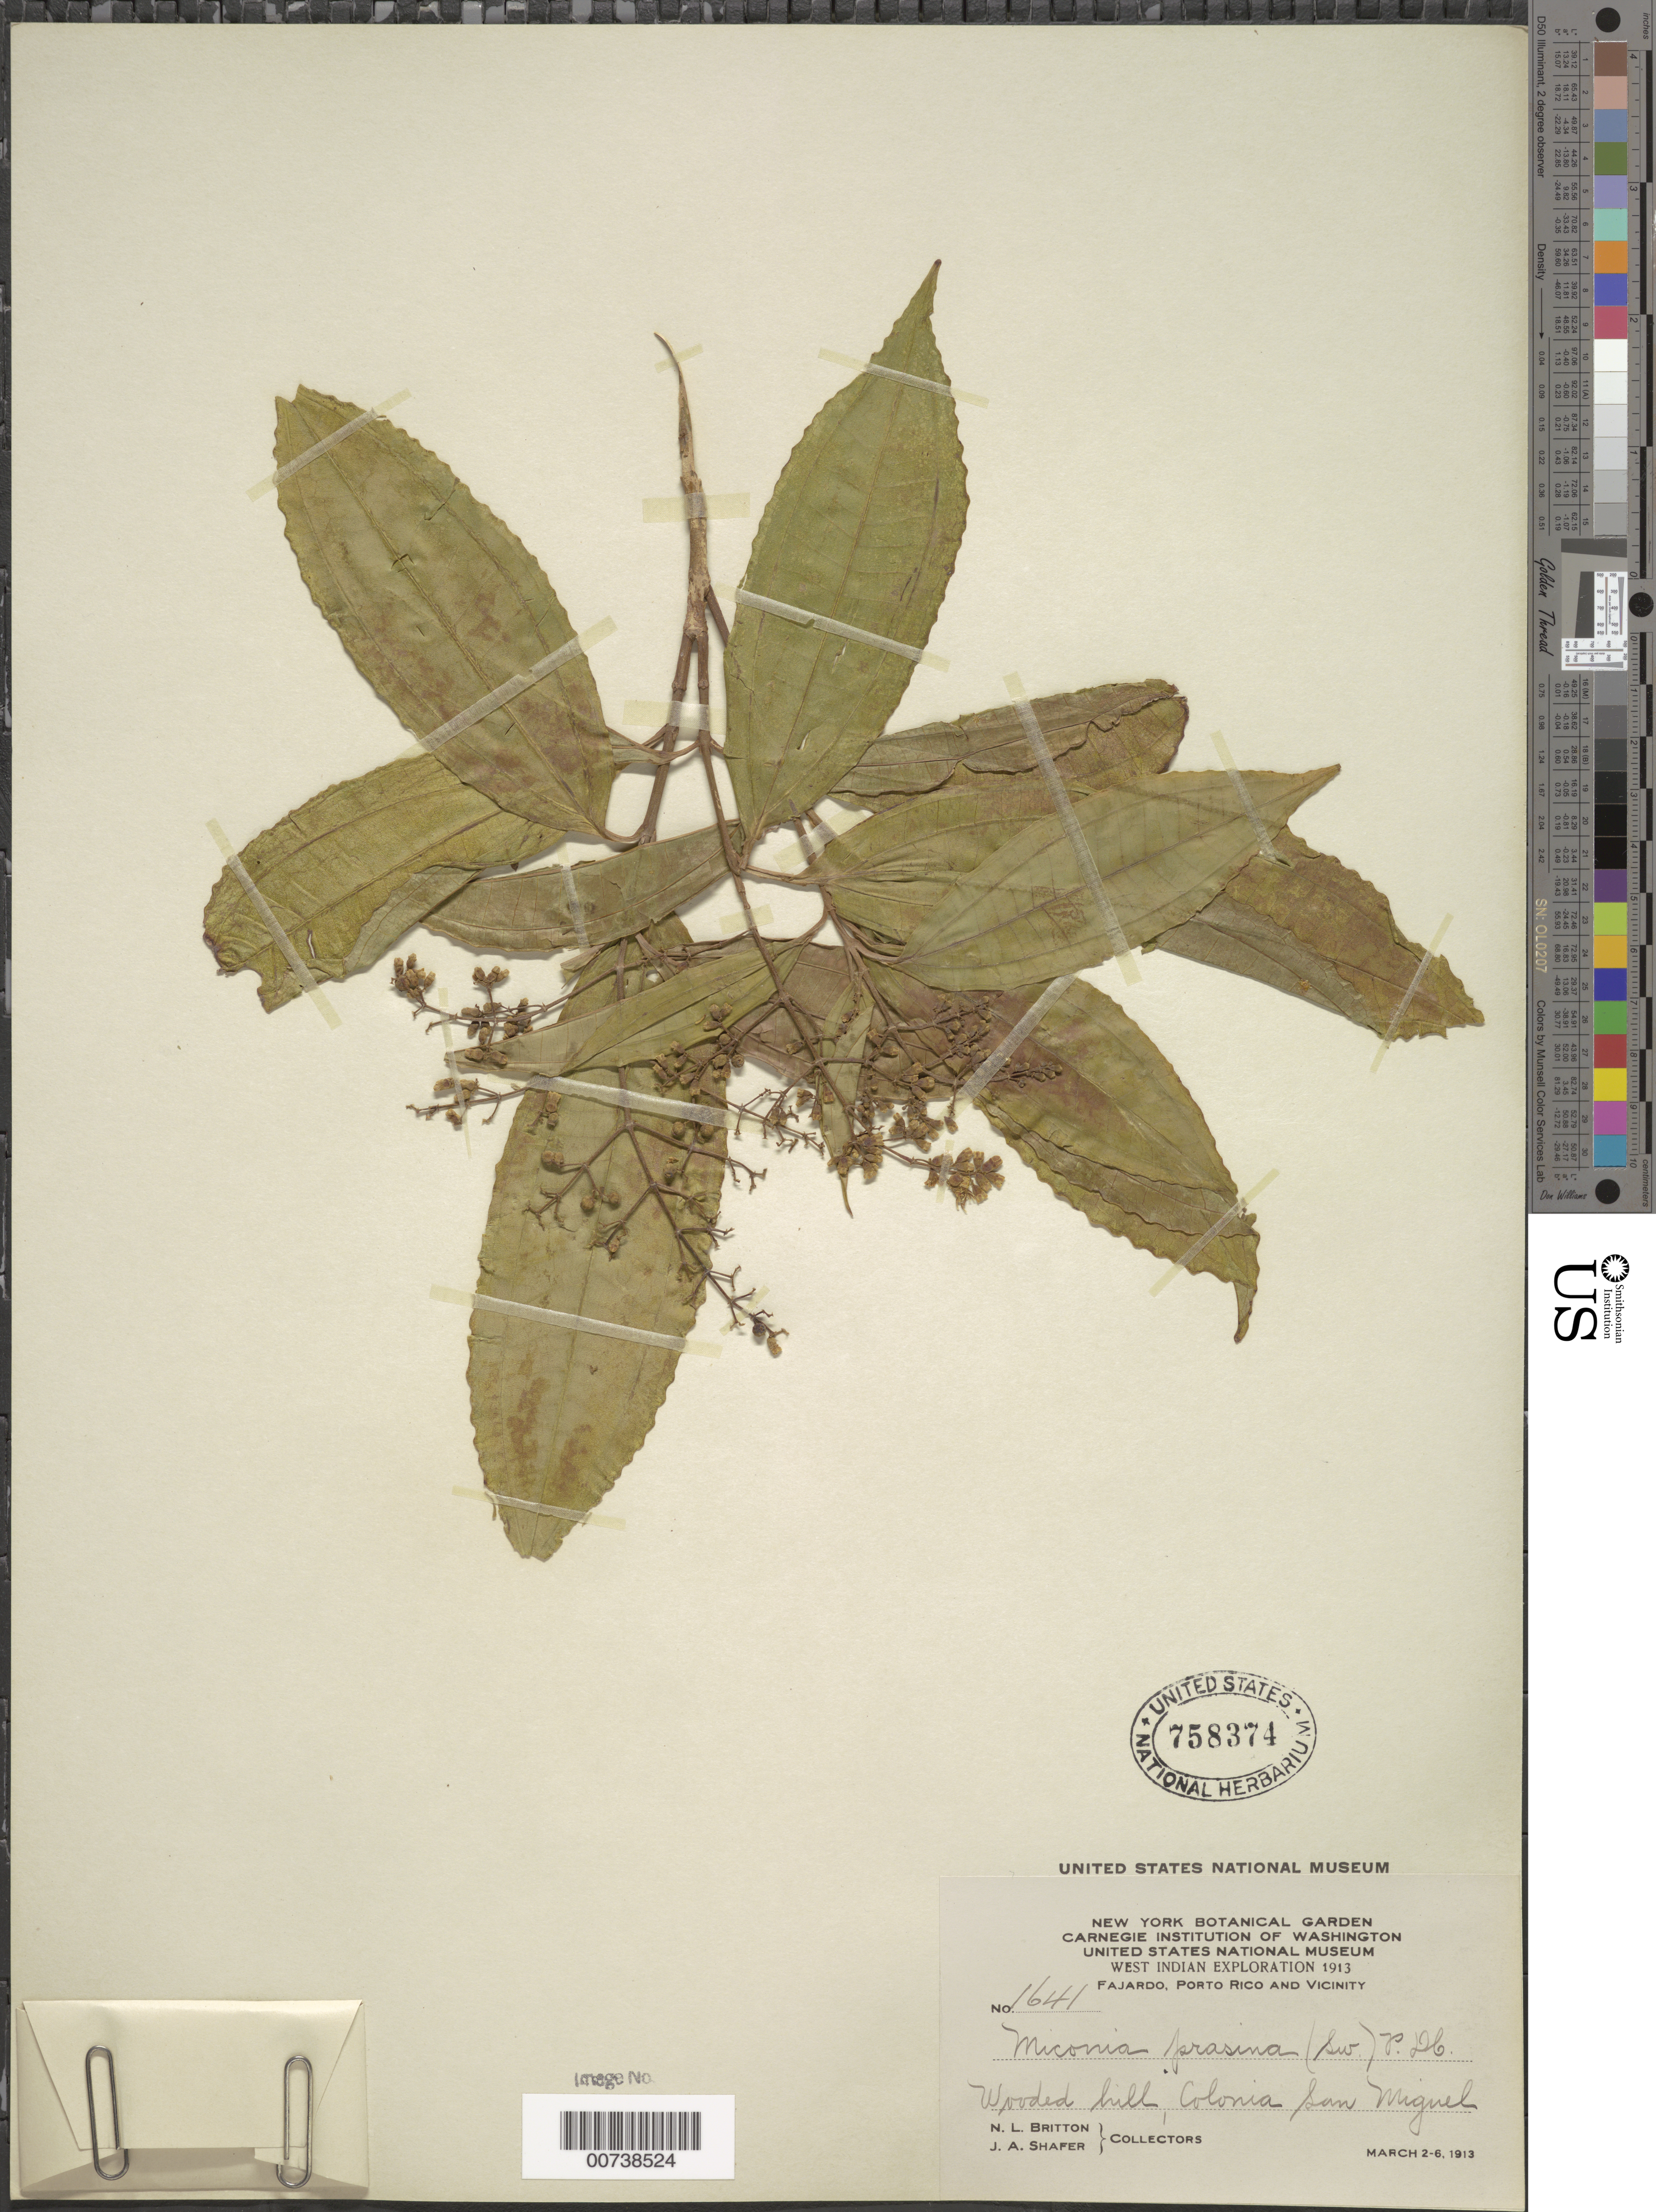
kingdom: Plantae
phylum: Tracheophyta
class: Magnoliopsida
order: Myrtales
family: Melastomataceae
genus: Miconia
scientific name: Miconia prasina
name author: (Sw.) DC.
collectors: N. Britton & J. A. Shafer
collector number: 1641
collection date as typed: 02 Mar 1913 to 06 Mar 1913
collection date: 1913-03-02/1913-03-06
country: Puerto Rico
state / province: Fajardo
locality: Fajardo, Colonia San Miguel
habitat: Wooded hill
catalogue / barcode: US 758374